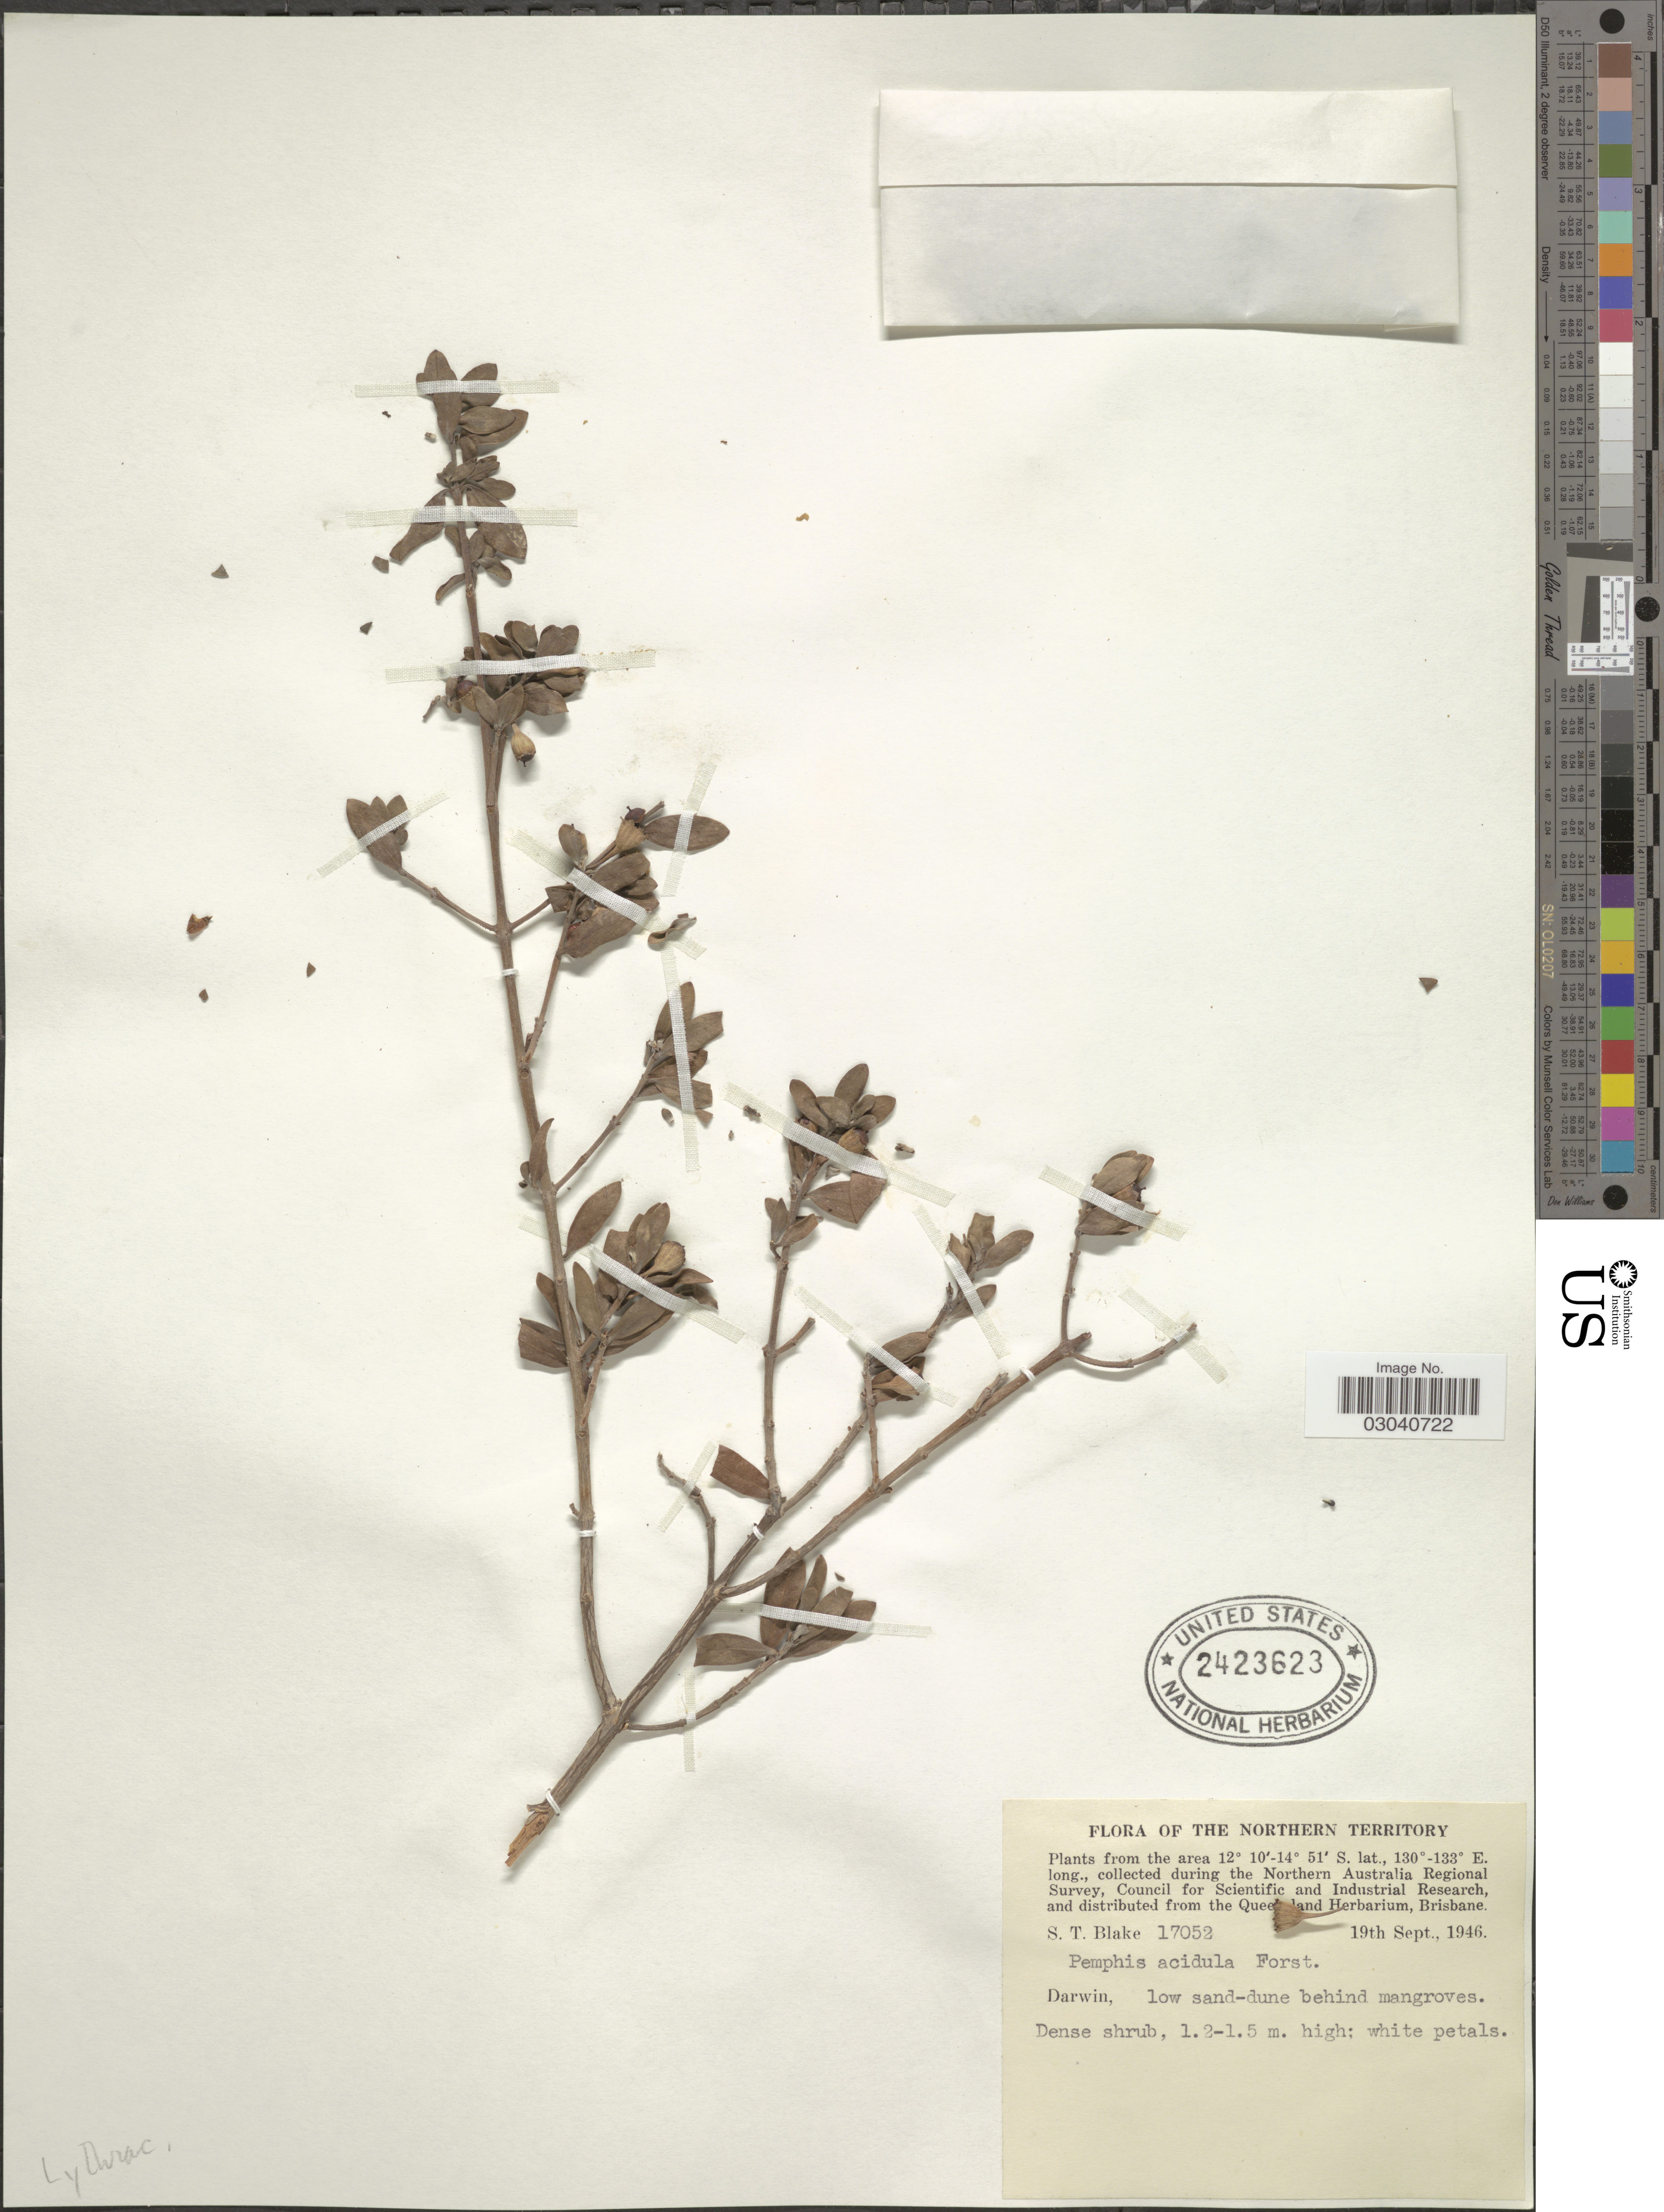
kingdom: Plantae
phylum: Tracheophyta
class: Magnoliopsida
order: Myrtales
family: Lythraceae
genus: Pemphis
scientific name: Pemphis acidula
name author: J.R. Forst. & G. Forst.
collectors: S. T. Blake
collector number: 17052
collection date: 1946-09-19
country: Australia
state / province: Northern Territory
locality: Darwin, low sand-dune behind mangroves.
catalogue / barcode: US 2423623